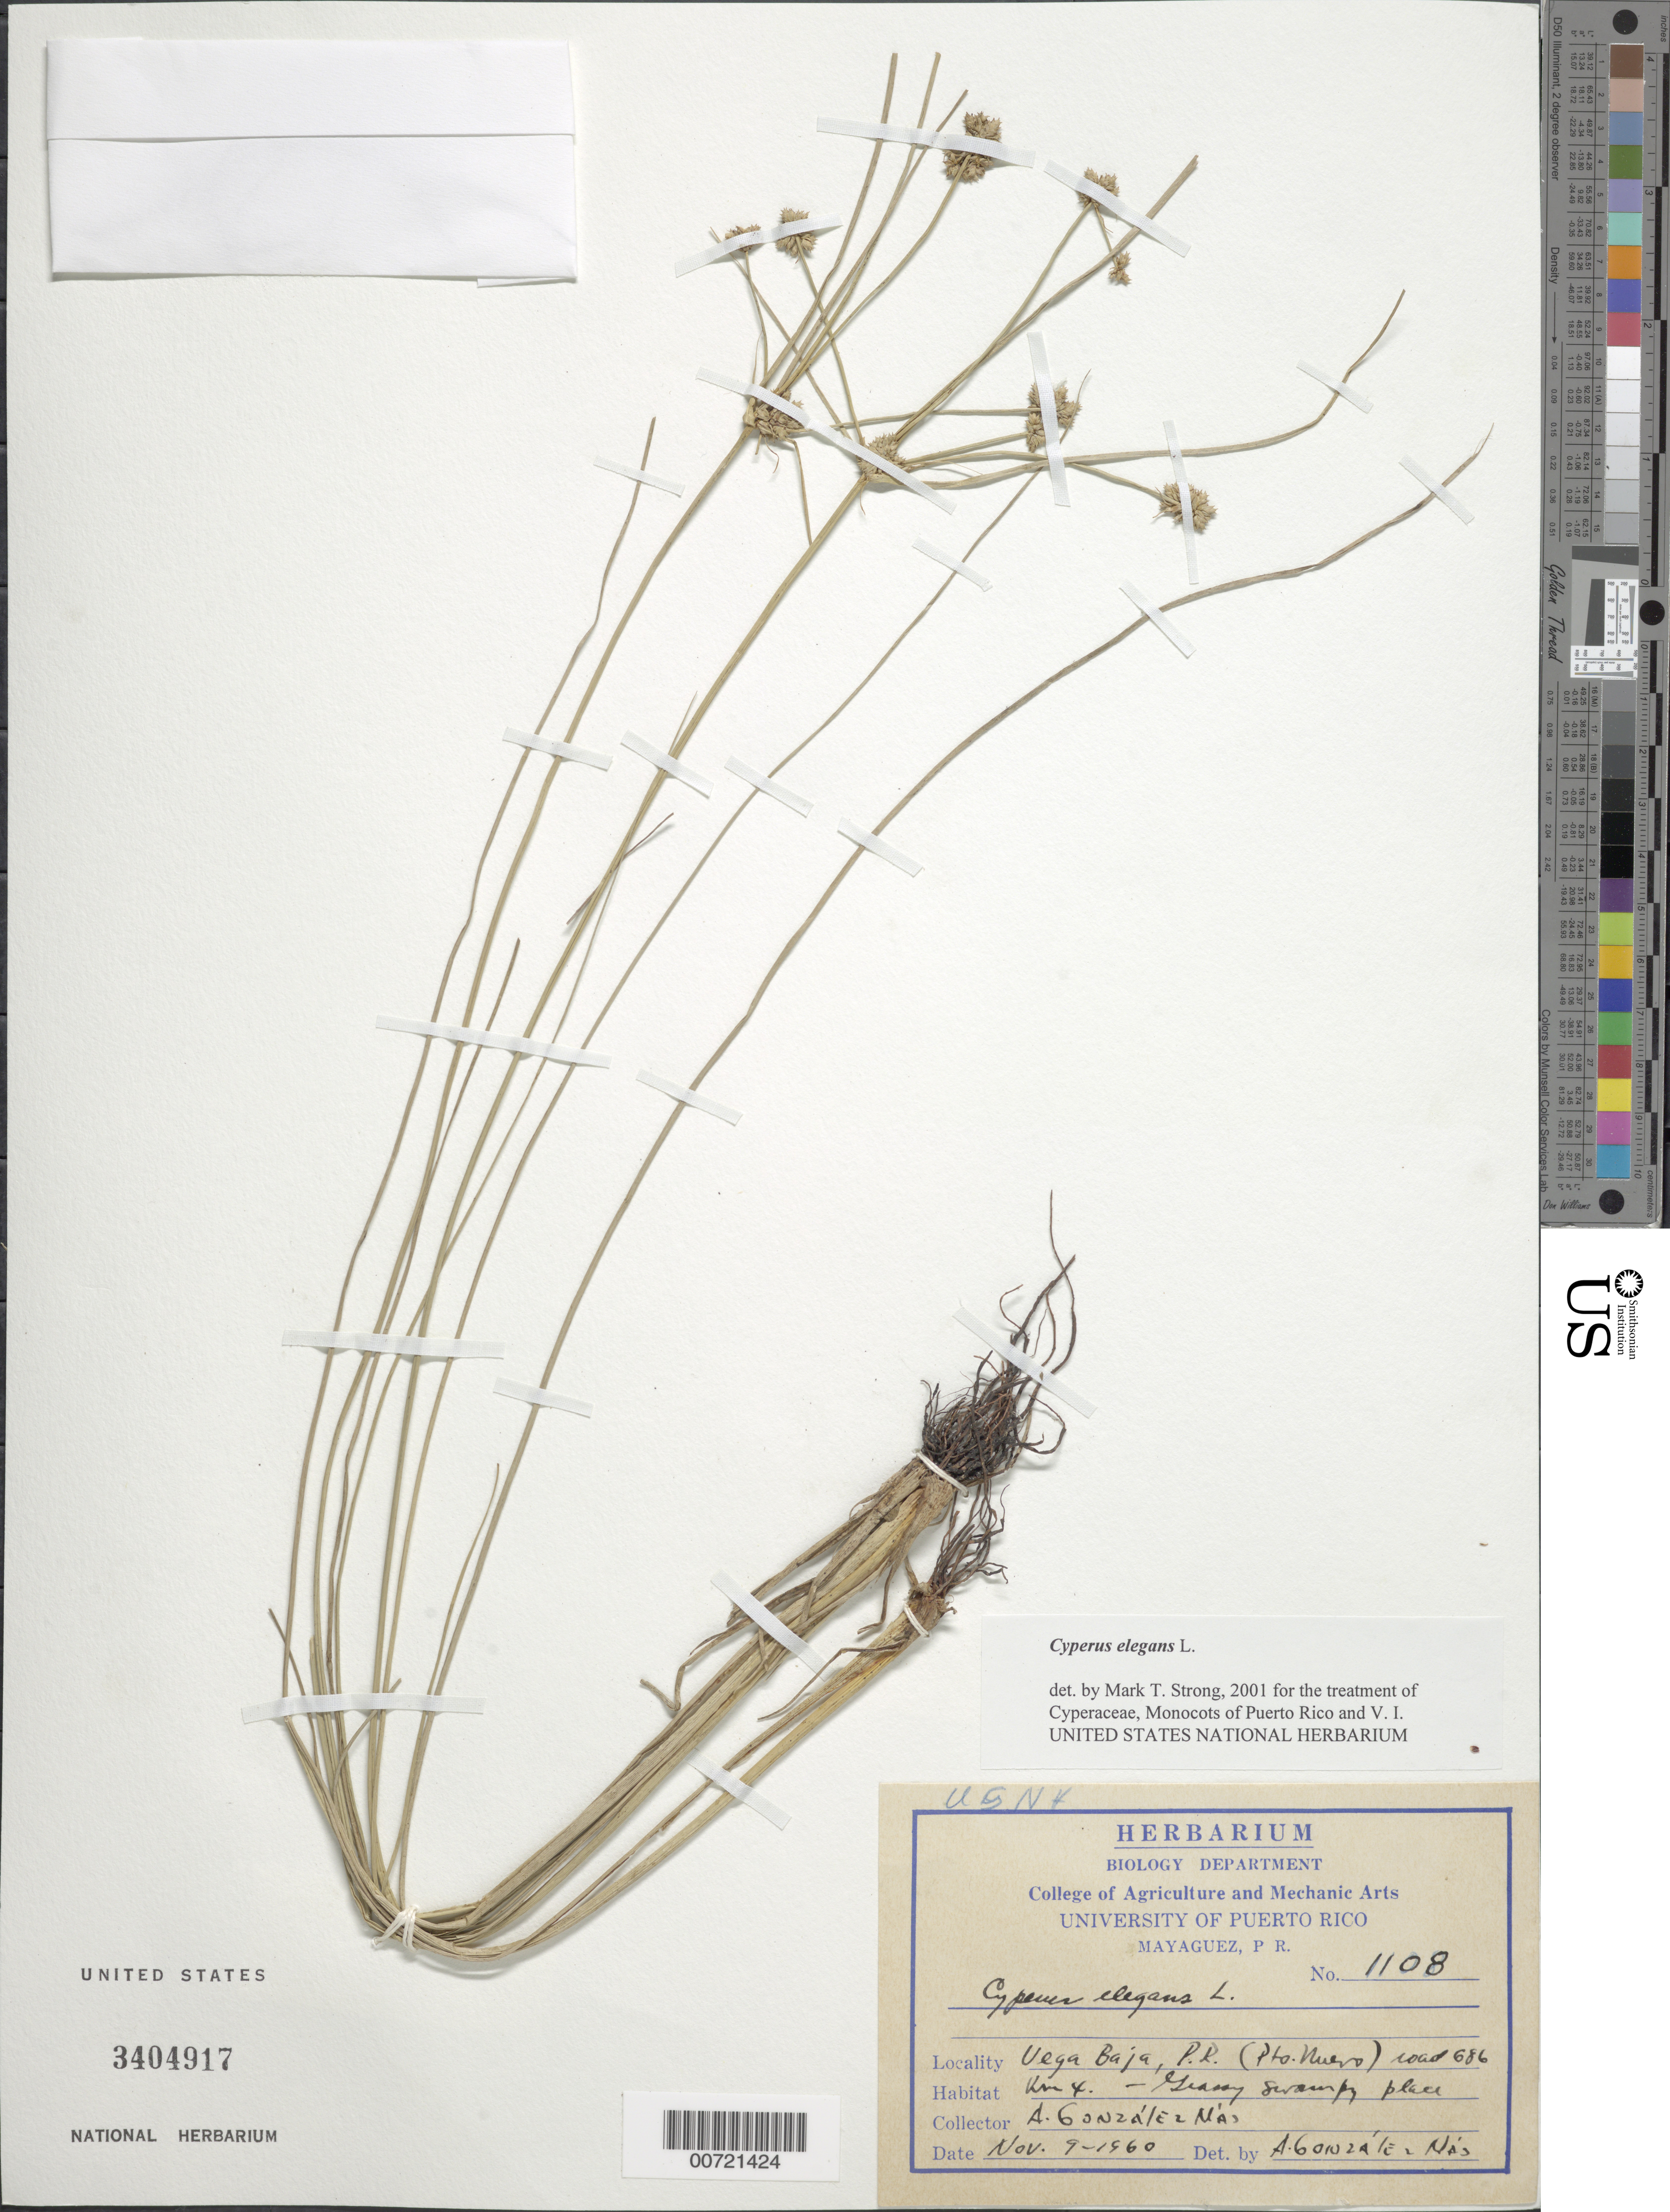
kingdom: Plantae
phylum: Tracheophyta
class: Liliopsida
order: Poales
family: Cyperaceae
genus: Cyperus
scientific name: Cyperus elegans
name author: L.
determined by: Strong, M. T., (US), Smithsonian Institution - National Museum of Natural History (UNITED STATES)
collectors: A. González Más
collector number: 1108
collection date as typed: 09 Nov 1960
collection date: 1960-11-09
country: Puerto Rico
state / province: Vega Baja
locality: Vega Baja: Puerto Nuevo, Rd. 686, km 4.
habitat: Grassy swampy place.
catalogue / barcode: US 3404917